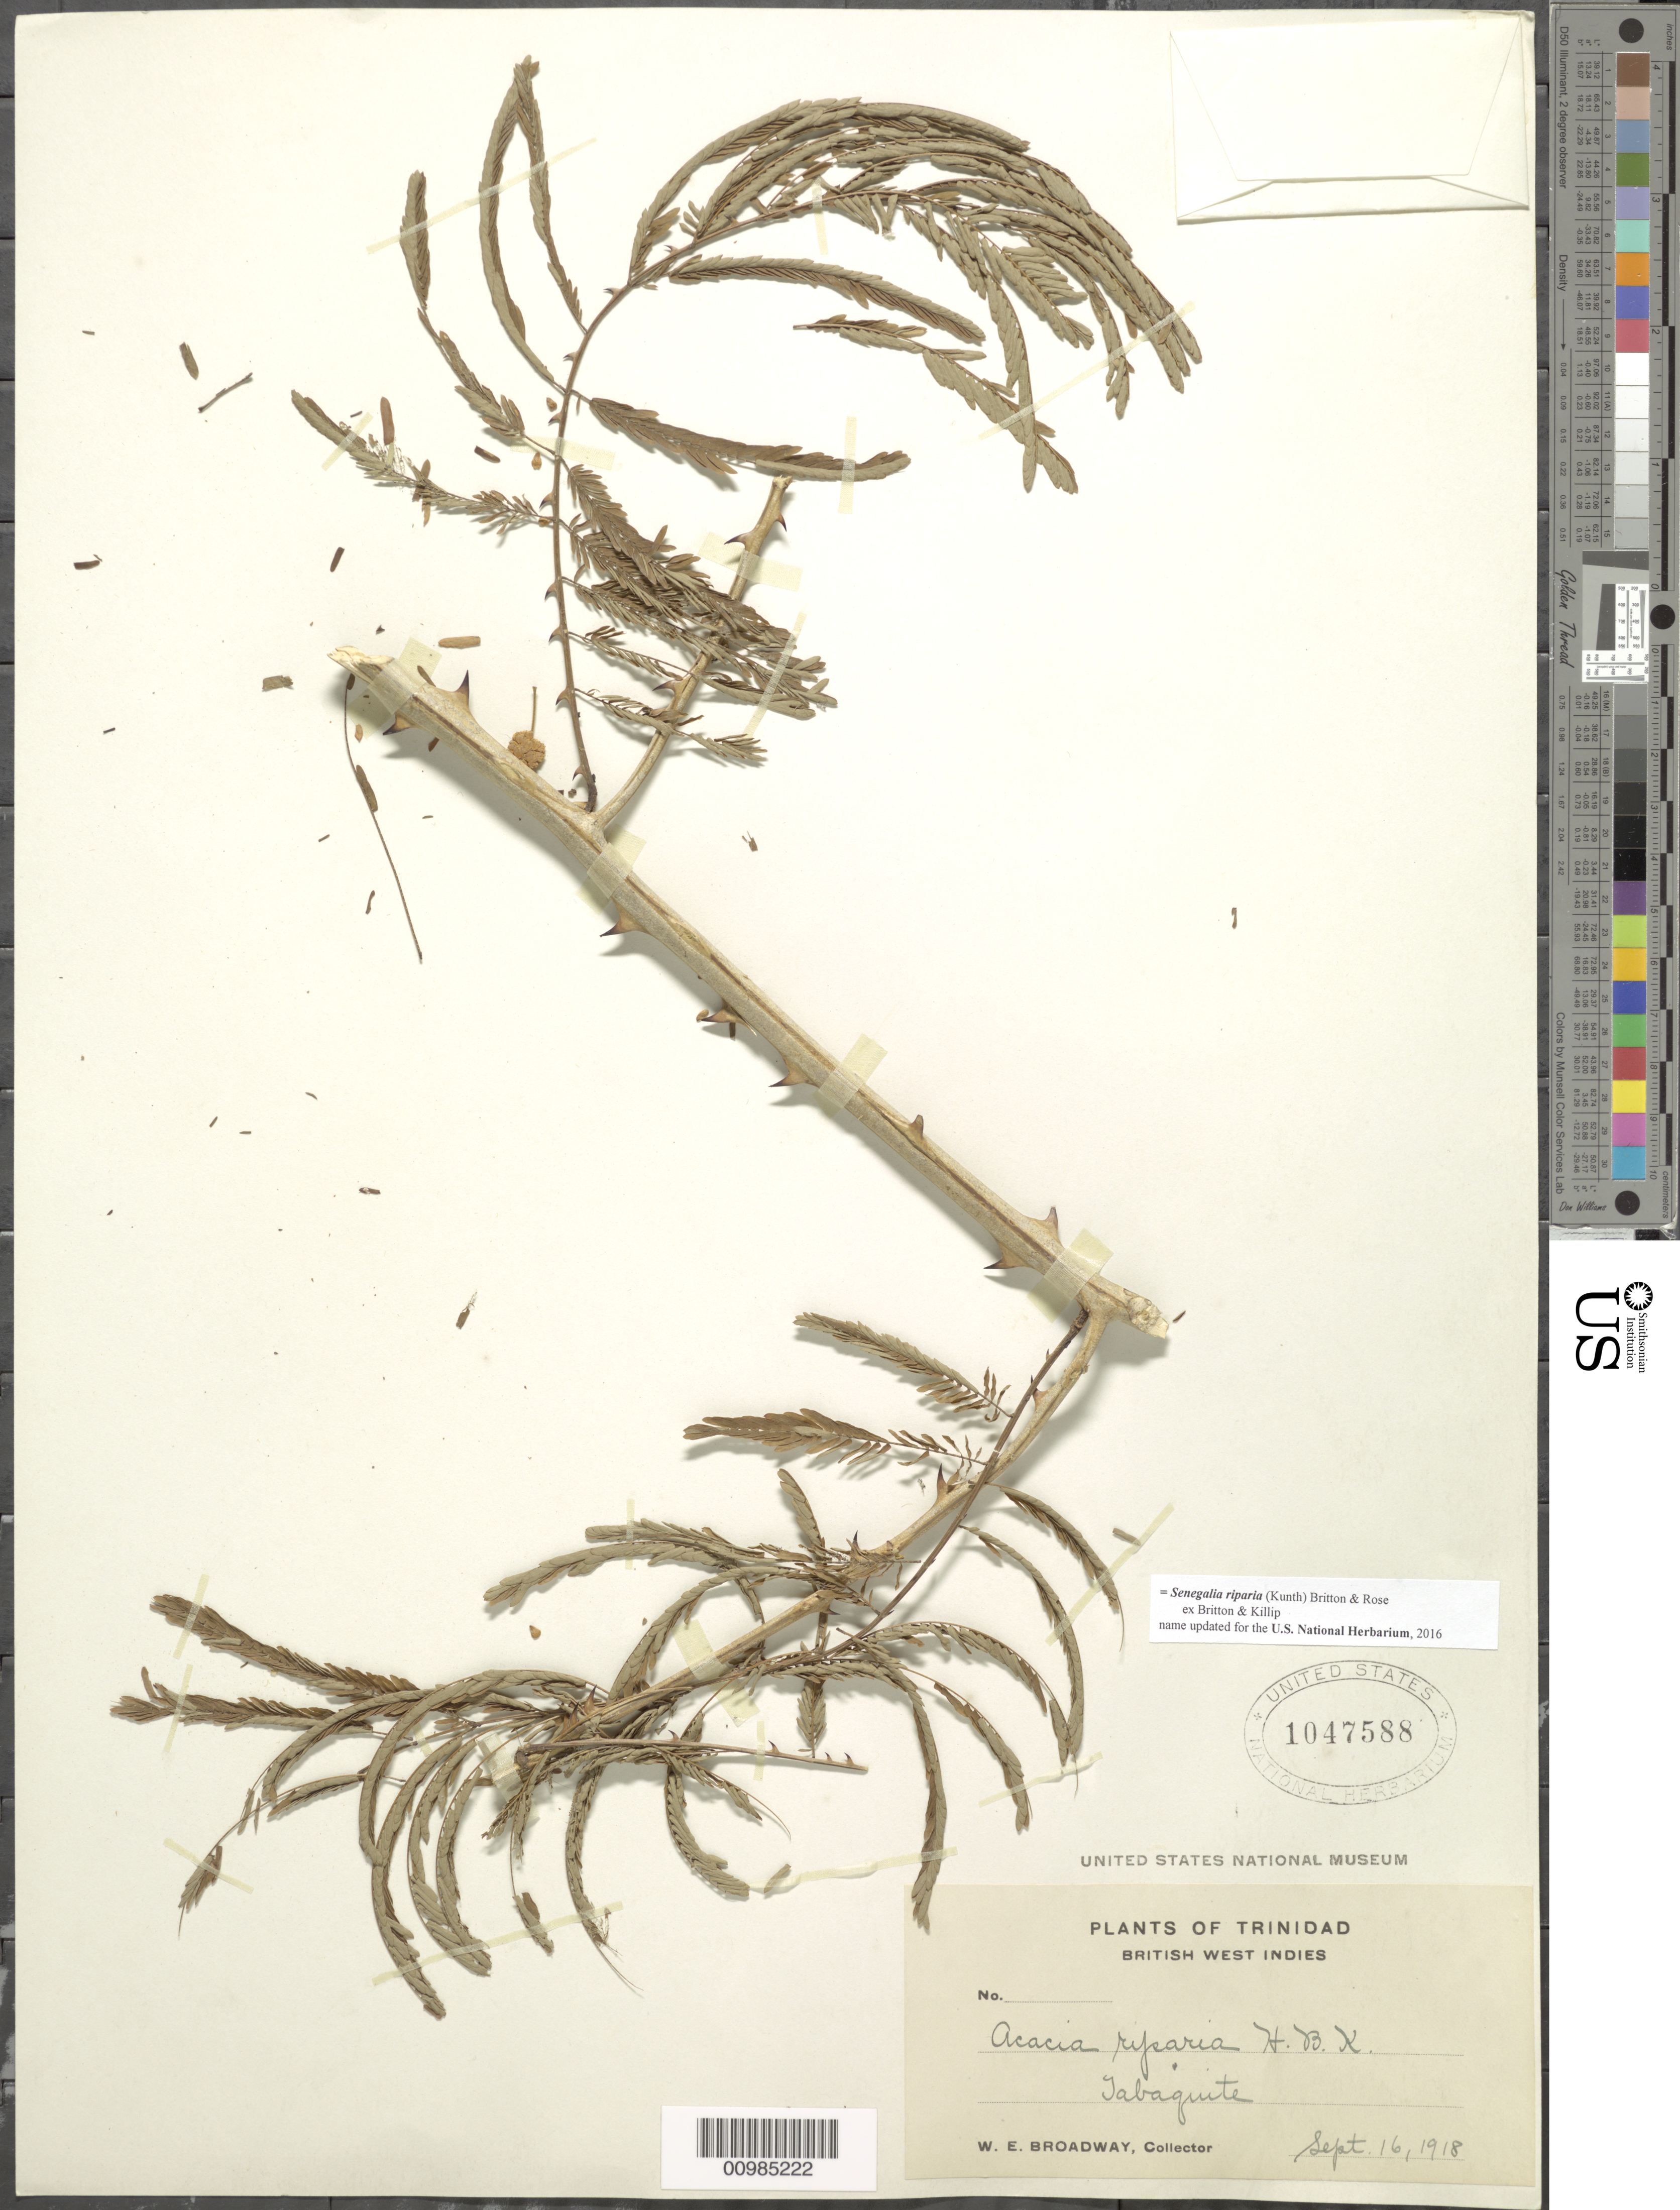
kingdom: Plantae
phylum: Tracheophyta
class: Magnoliopsida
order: Fabales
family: Fabaceae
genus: Senegalia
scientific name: Senegalia riparia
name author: (Kunth) Britton & Rose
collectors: W. E. Broadway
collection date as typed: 16 Sep 1918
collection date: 1918-09-16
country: Trinidad and Tobago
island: Trinidad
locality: Tabaquite.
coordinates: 0 N, 0 E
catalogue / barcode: US 1047588